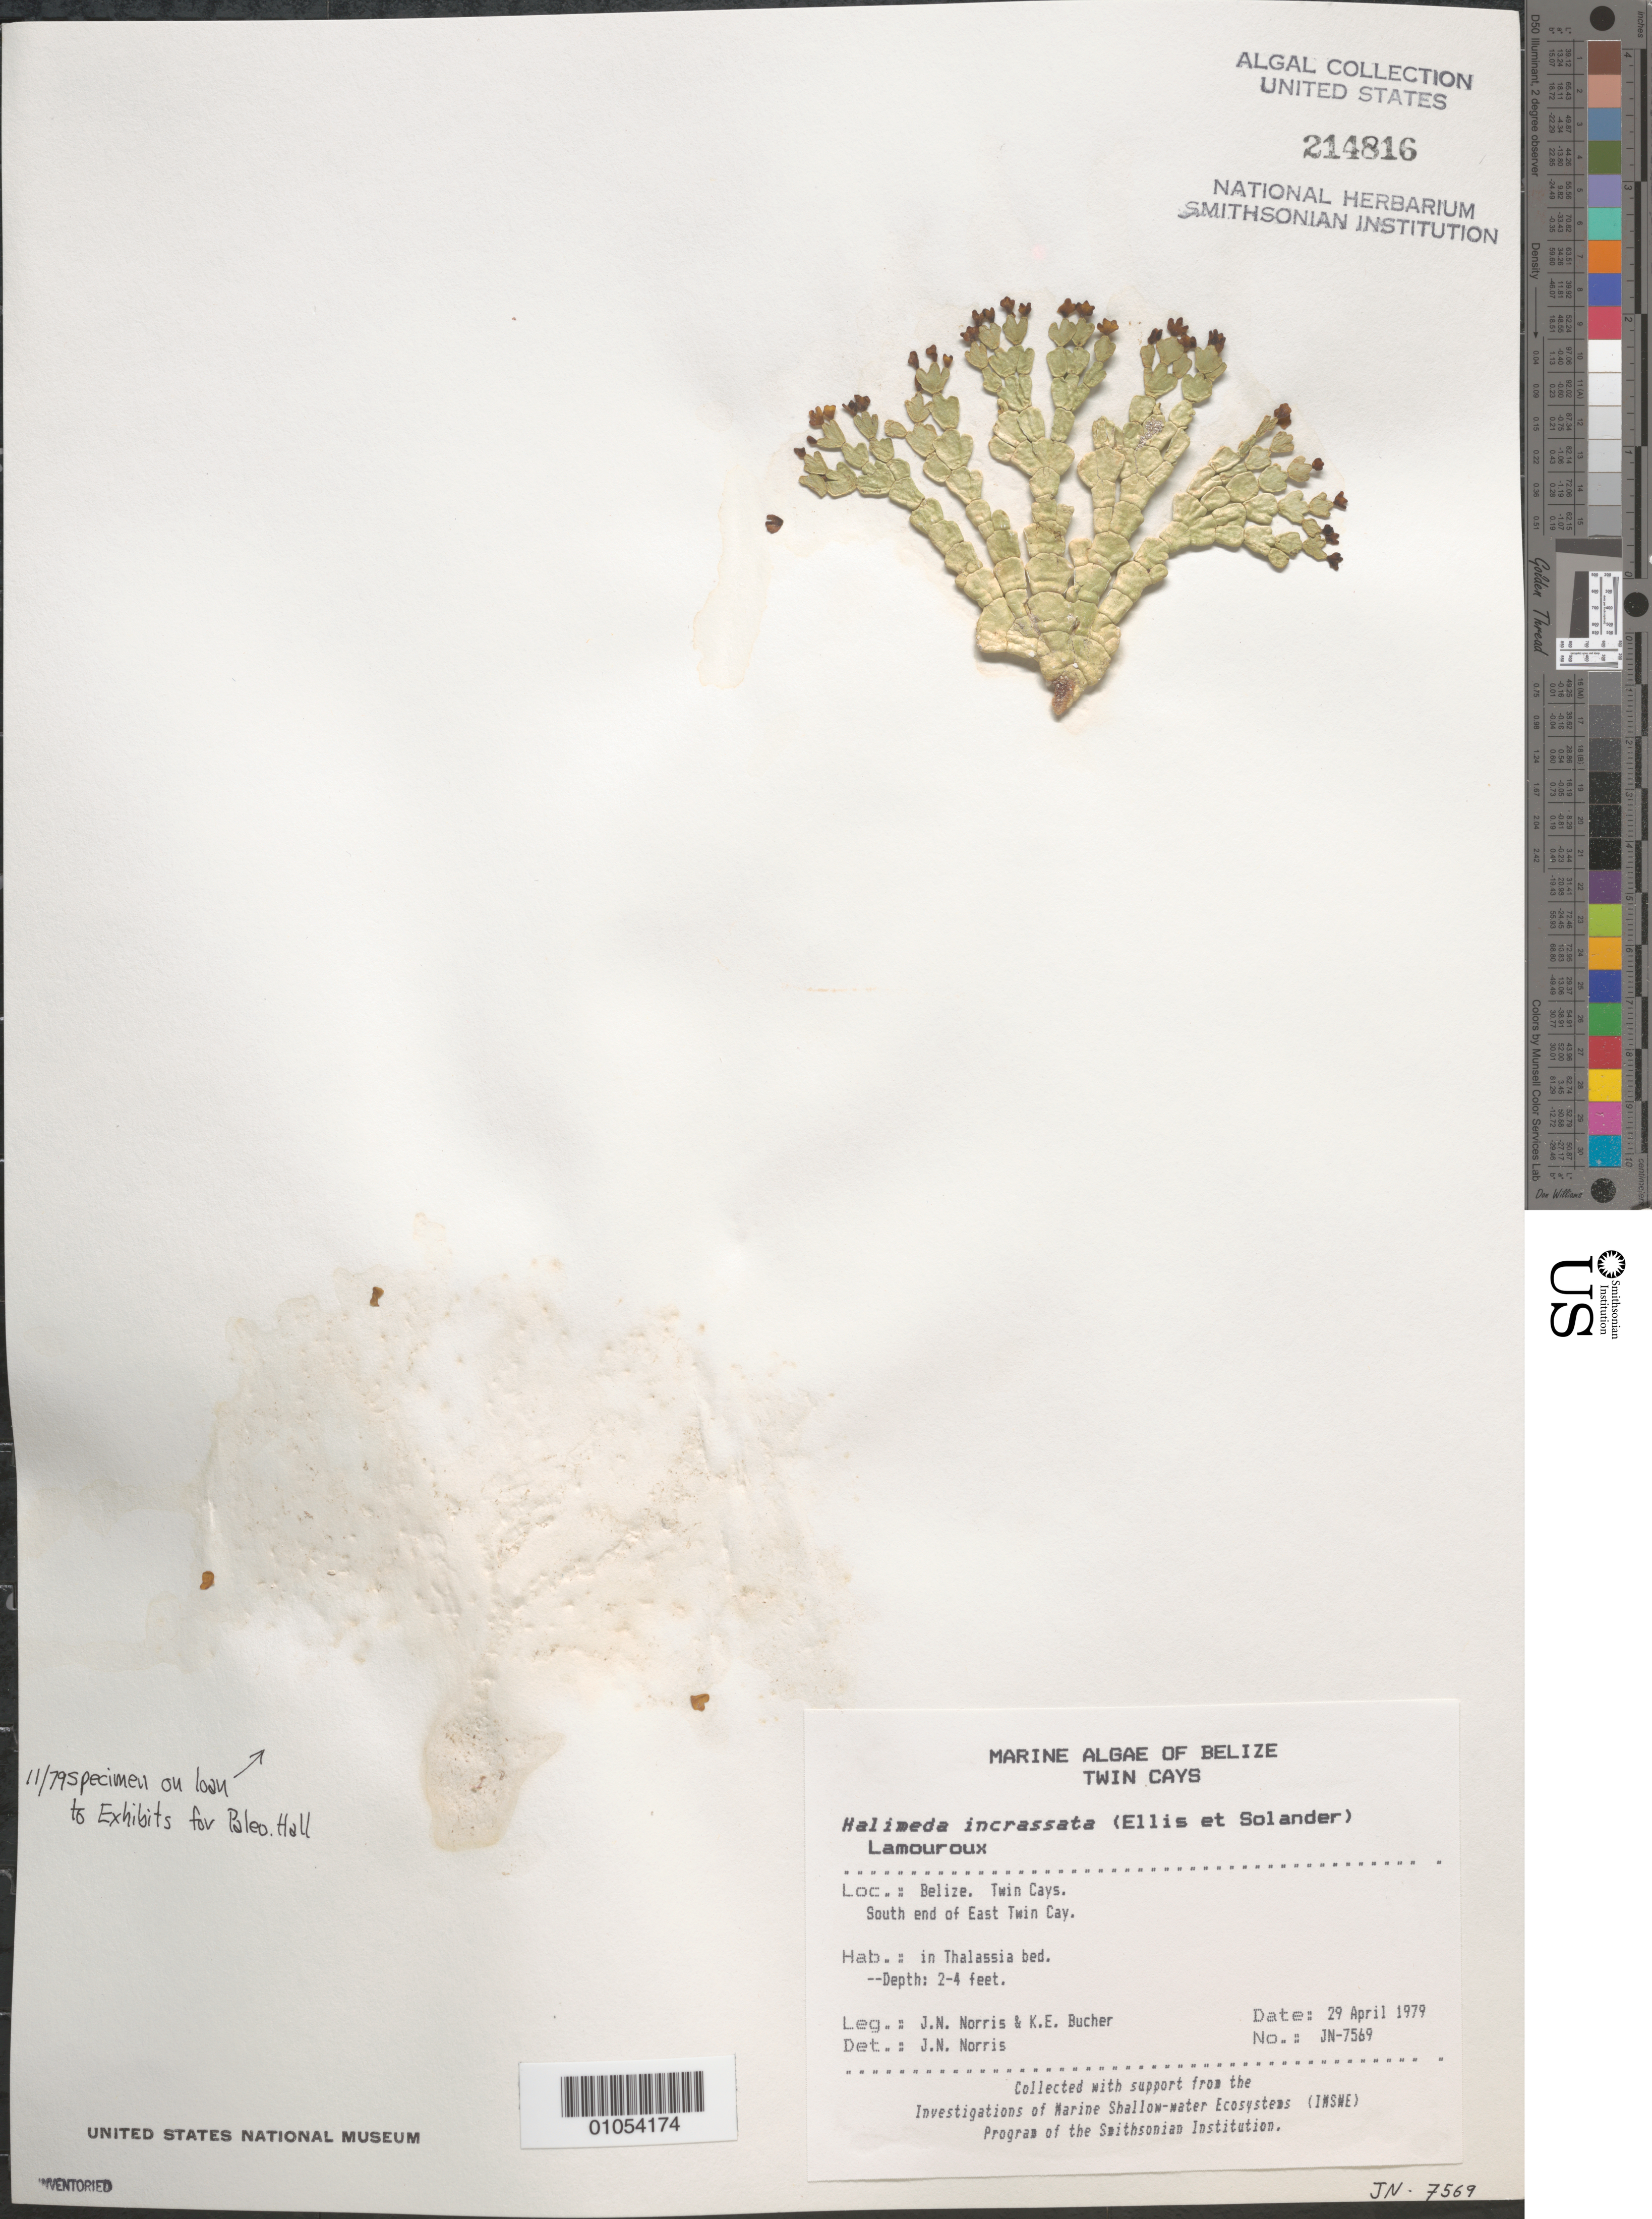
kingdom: Plantae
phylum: Chlorophyta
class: Ulvophyceae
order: Bryopsidales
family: Halimedaceae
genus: Halimeda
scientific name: Halimeda incrassata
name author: (J. Ellis) J.V.Lamouroux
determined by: Norris, James N.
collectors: J. N. Norris & K. E. Bucher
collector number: JN-7569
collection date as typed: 29 Apr 1979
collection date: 1979-04-29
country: Belize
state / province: Stann Creek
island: East Twin Cay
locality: South end of East Twin Cay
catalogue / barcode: US 214816